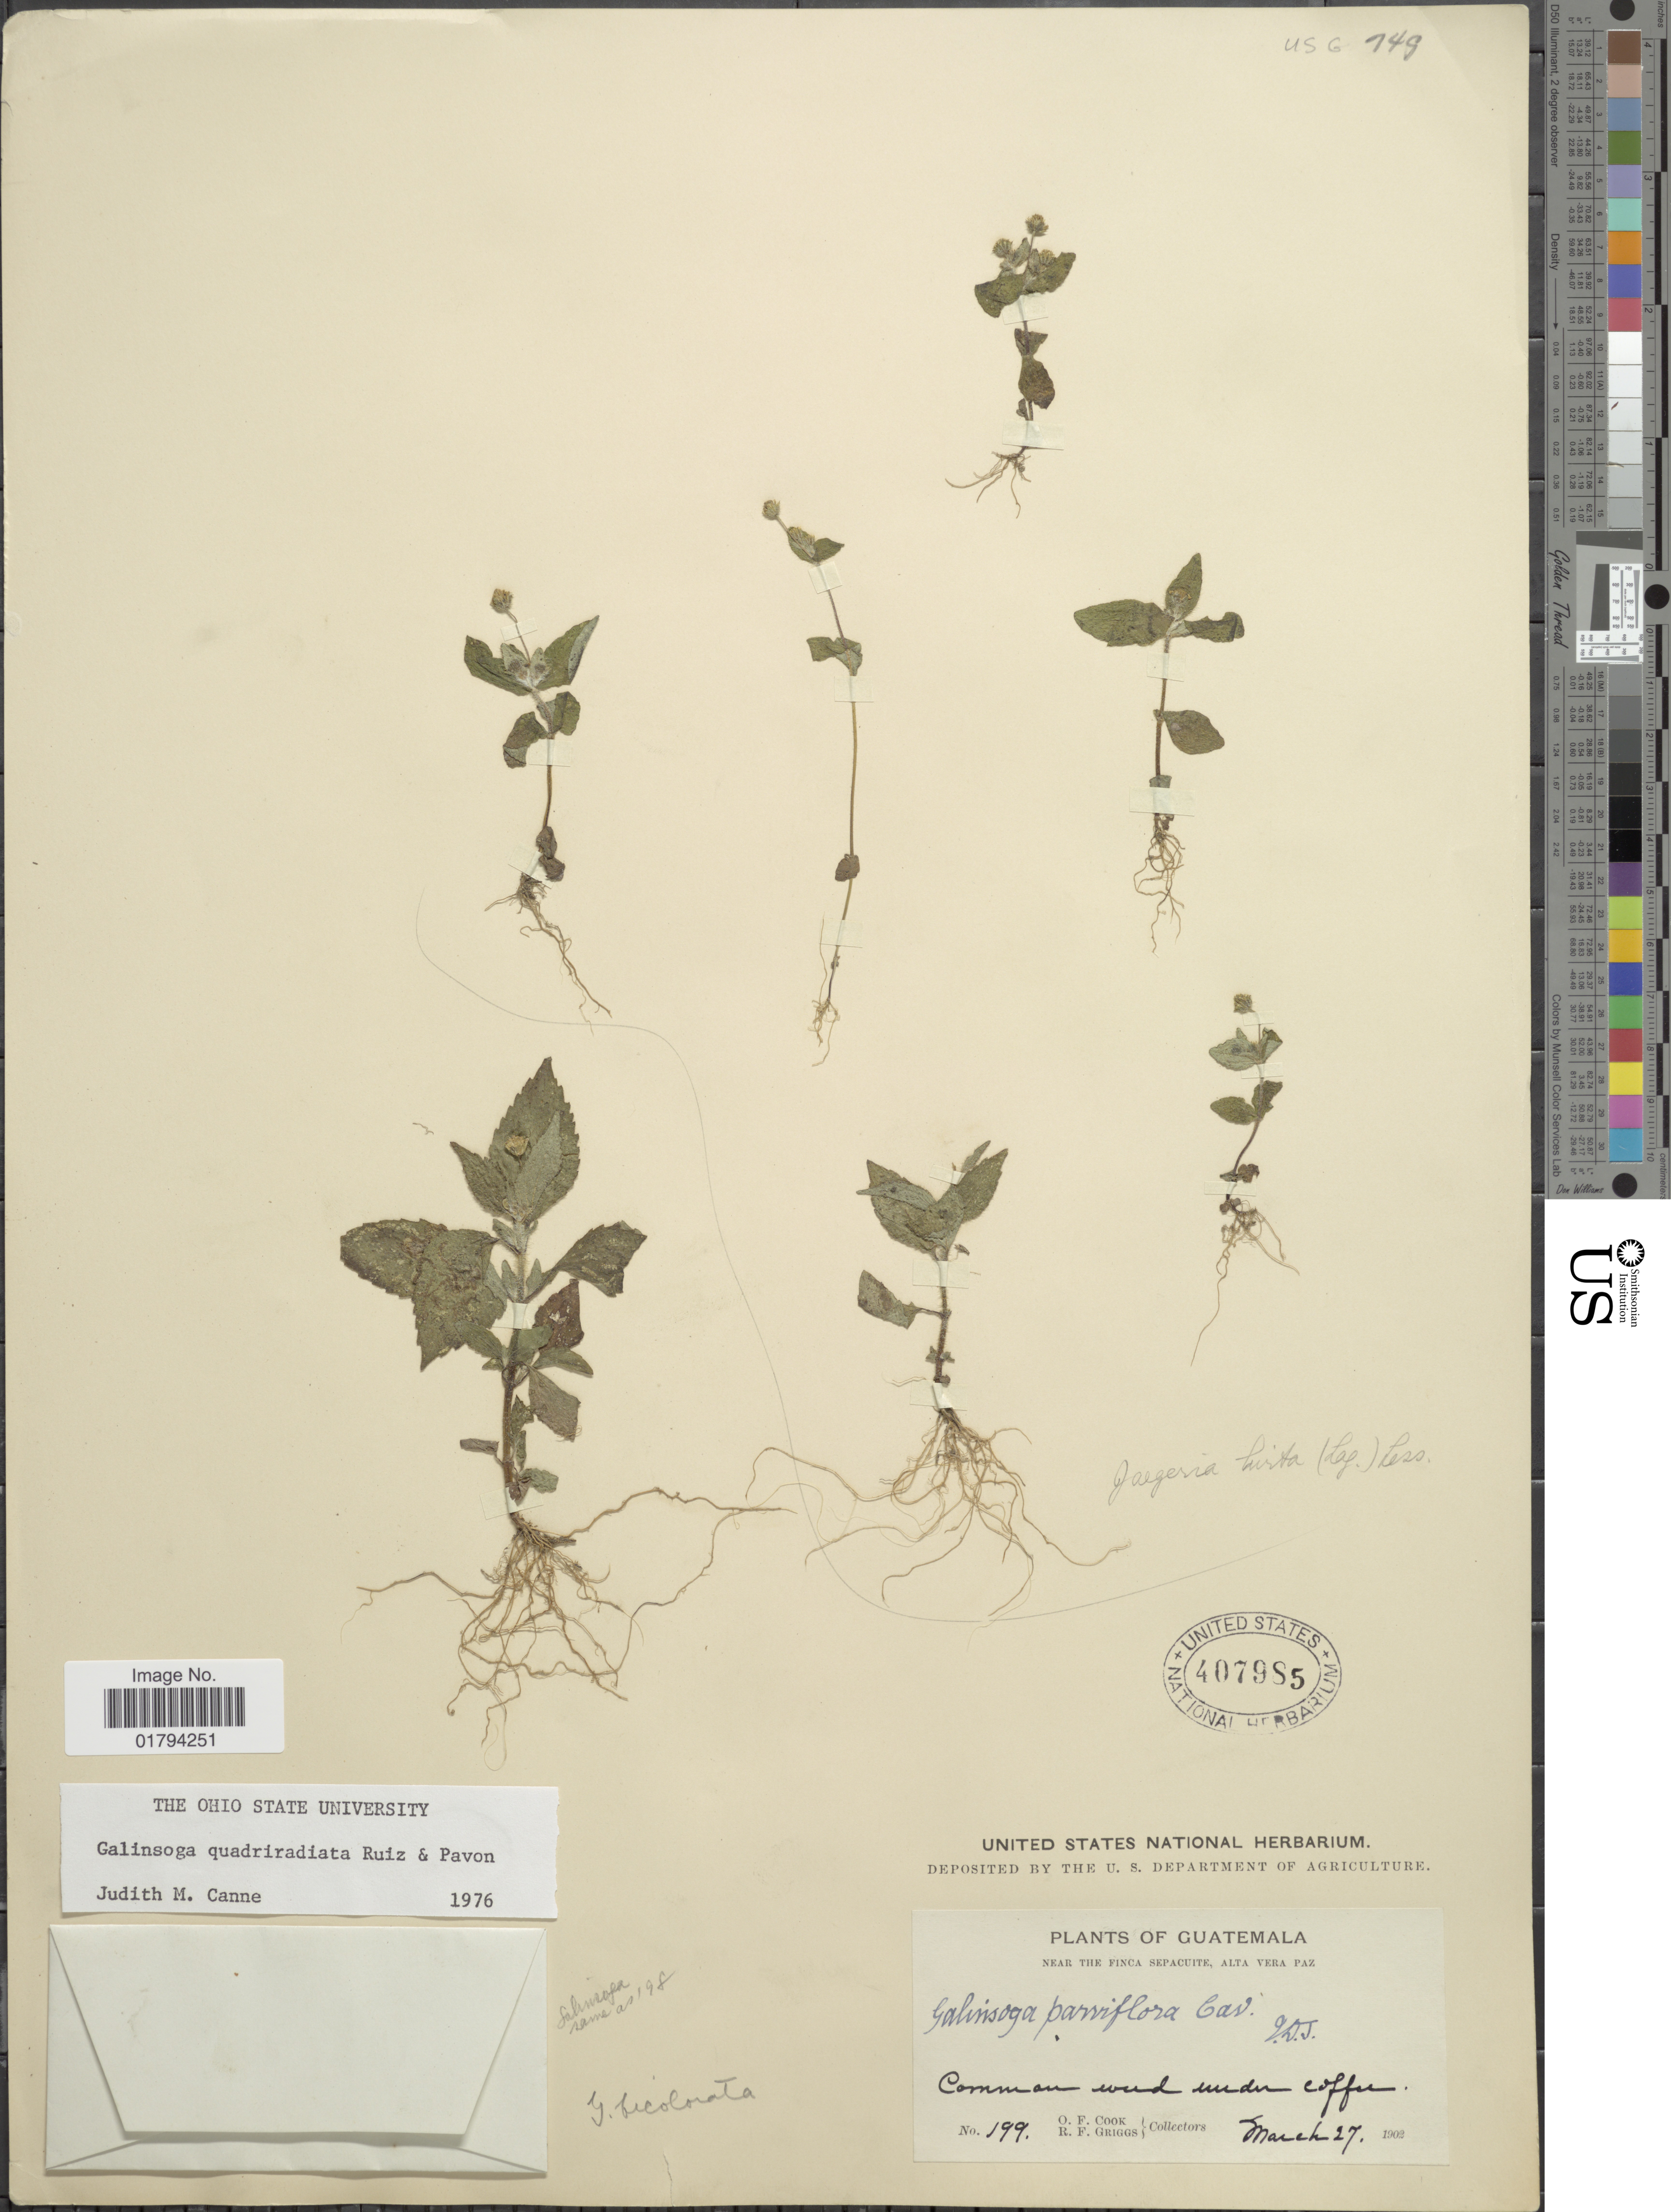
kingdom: Plantae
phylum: Tracheophyta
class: Magnoliopsida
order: Asterales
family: Asteraceae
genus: Galinsoga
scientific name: Galinsoga quadriradiata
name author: Ruiz & Pav.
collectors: O. F. Cook & R. F. Griggs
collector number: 199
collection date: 1902-03-27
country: Guatemala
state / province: Alta Verapaz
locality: Near the Finca Sepacuite, common weed under coffee.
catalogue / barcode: US 407985